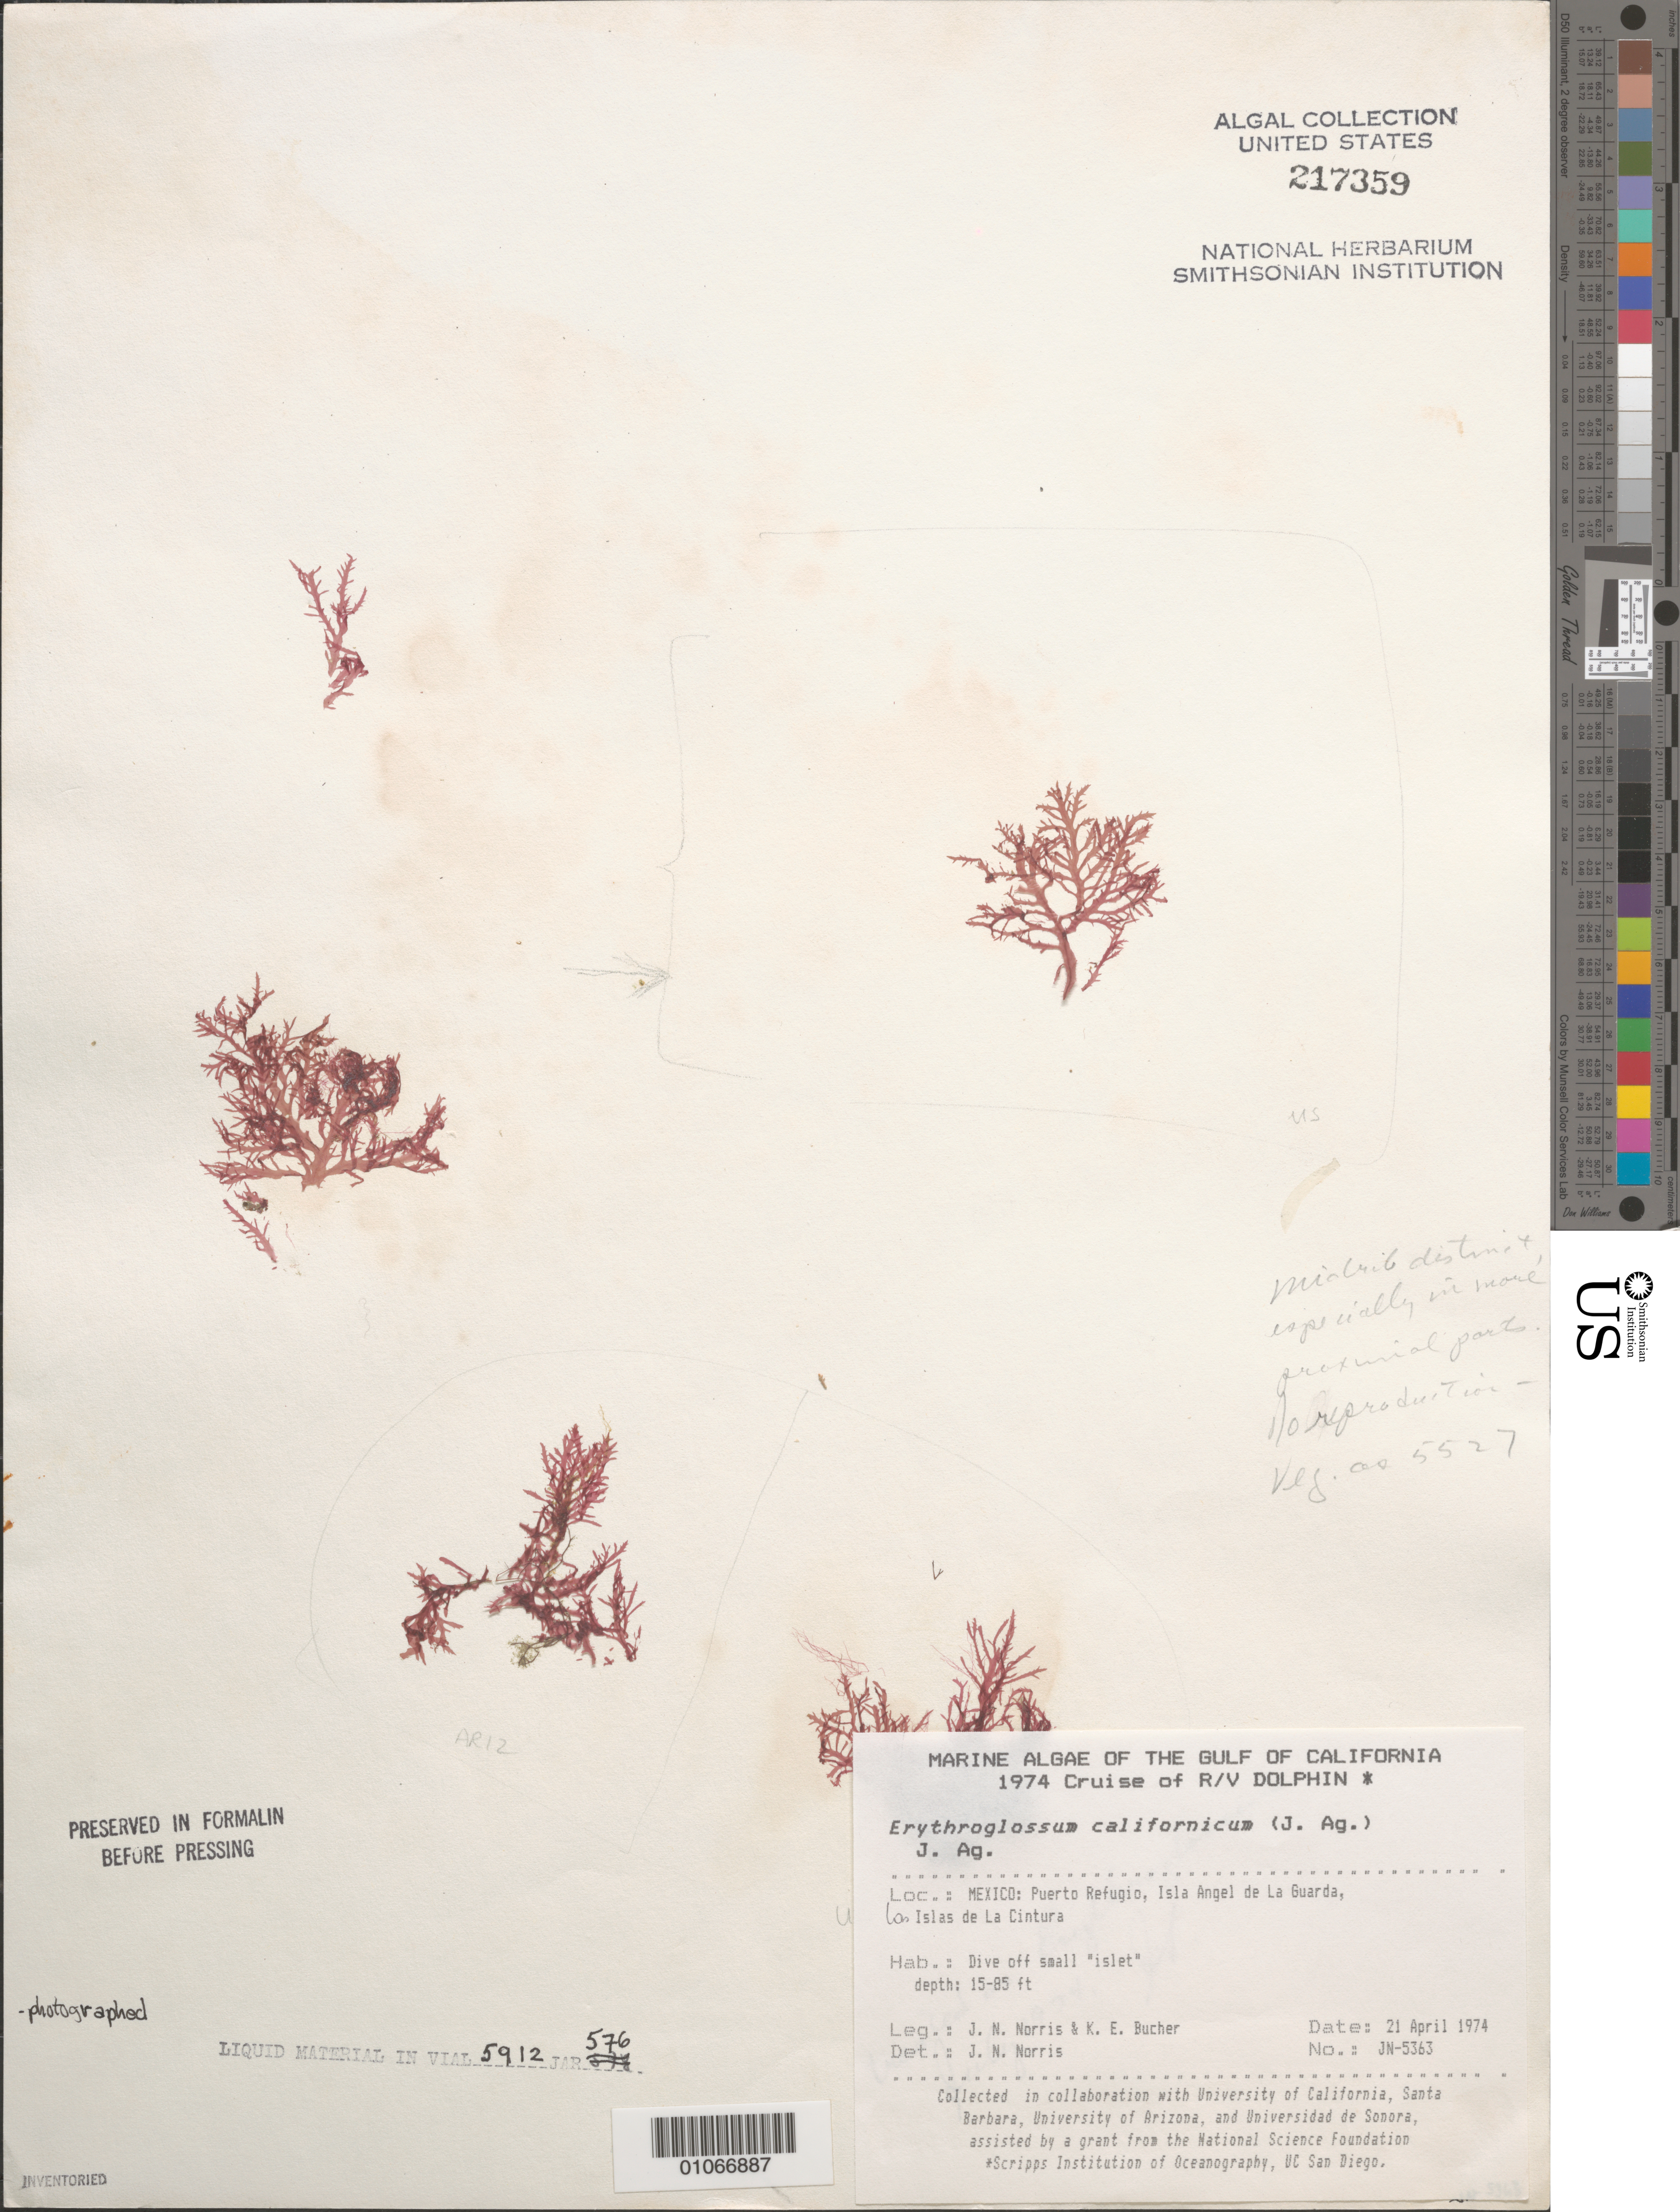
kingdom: Plantae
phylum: Rhodophyta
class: Florideophyceae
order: Ceramiales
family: Delesseriaceae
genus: Erythroglossum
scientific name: Erythroglossum californicum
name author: (J. Agardh) J. Agardh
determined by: Norris, James N.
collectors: J. N. Norris & K. E. Bucher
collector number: JN-5363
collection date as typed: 21 Apr 1974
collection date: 1974-04-21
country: Mexico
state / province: Baja California Norte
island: Isla Angel de la Guarda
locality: Puerto Refugio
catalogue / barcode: US 217359